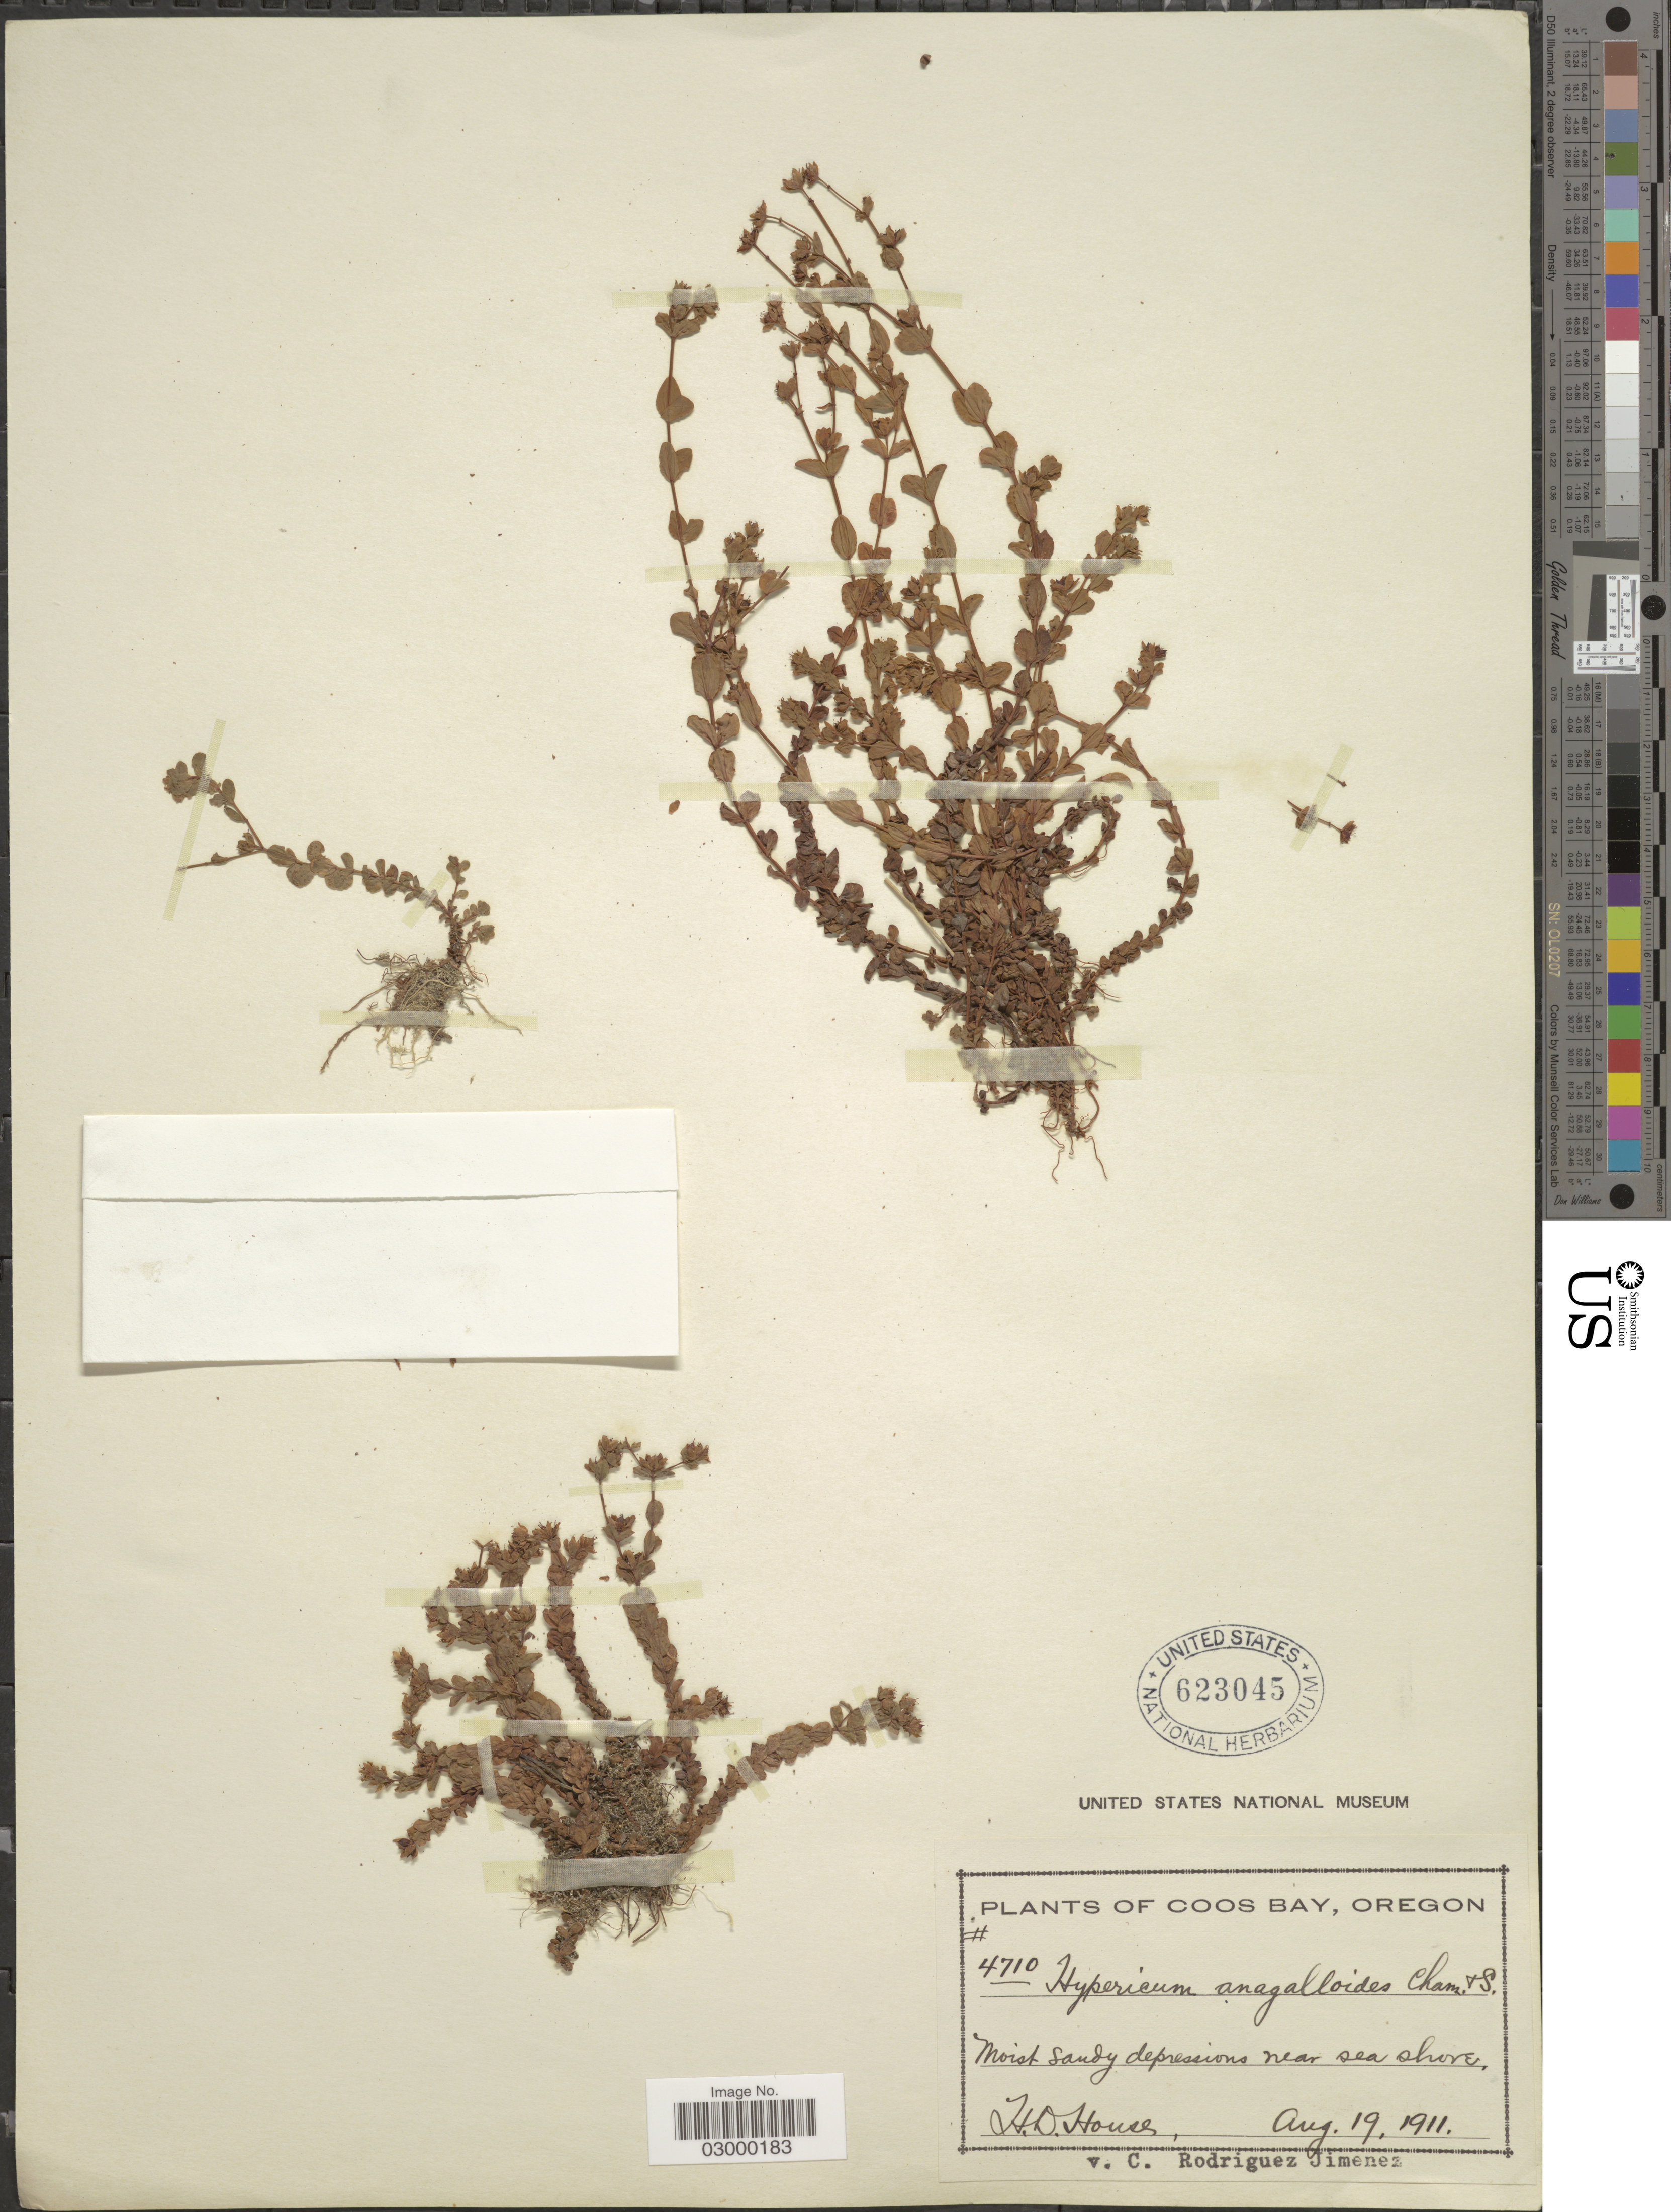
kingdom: Plantae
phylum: Tracheophyta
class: Magnoliopsida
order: Malpighiales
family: Hypericaceae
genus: Hypericum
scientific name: Hypericum anagalloides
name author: Cham. & Schltdl.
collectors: H. D. House & v. C. Rodríguez Jiménez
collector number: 4710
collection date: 1911-08-19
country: United States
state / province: Oregon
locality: Coos Bay.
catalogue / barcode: US 623045